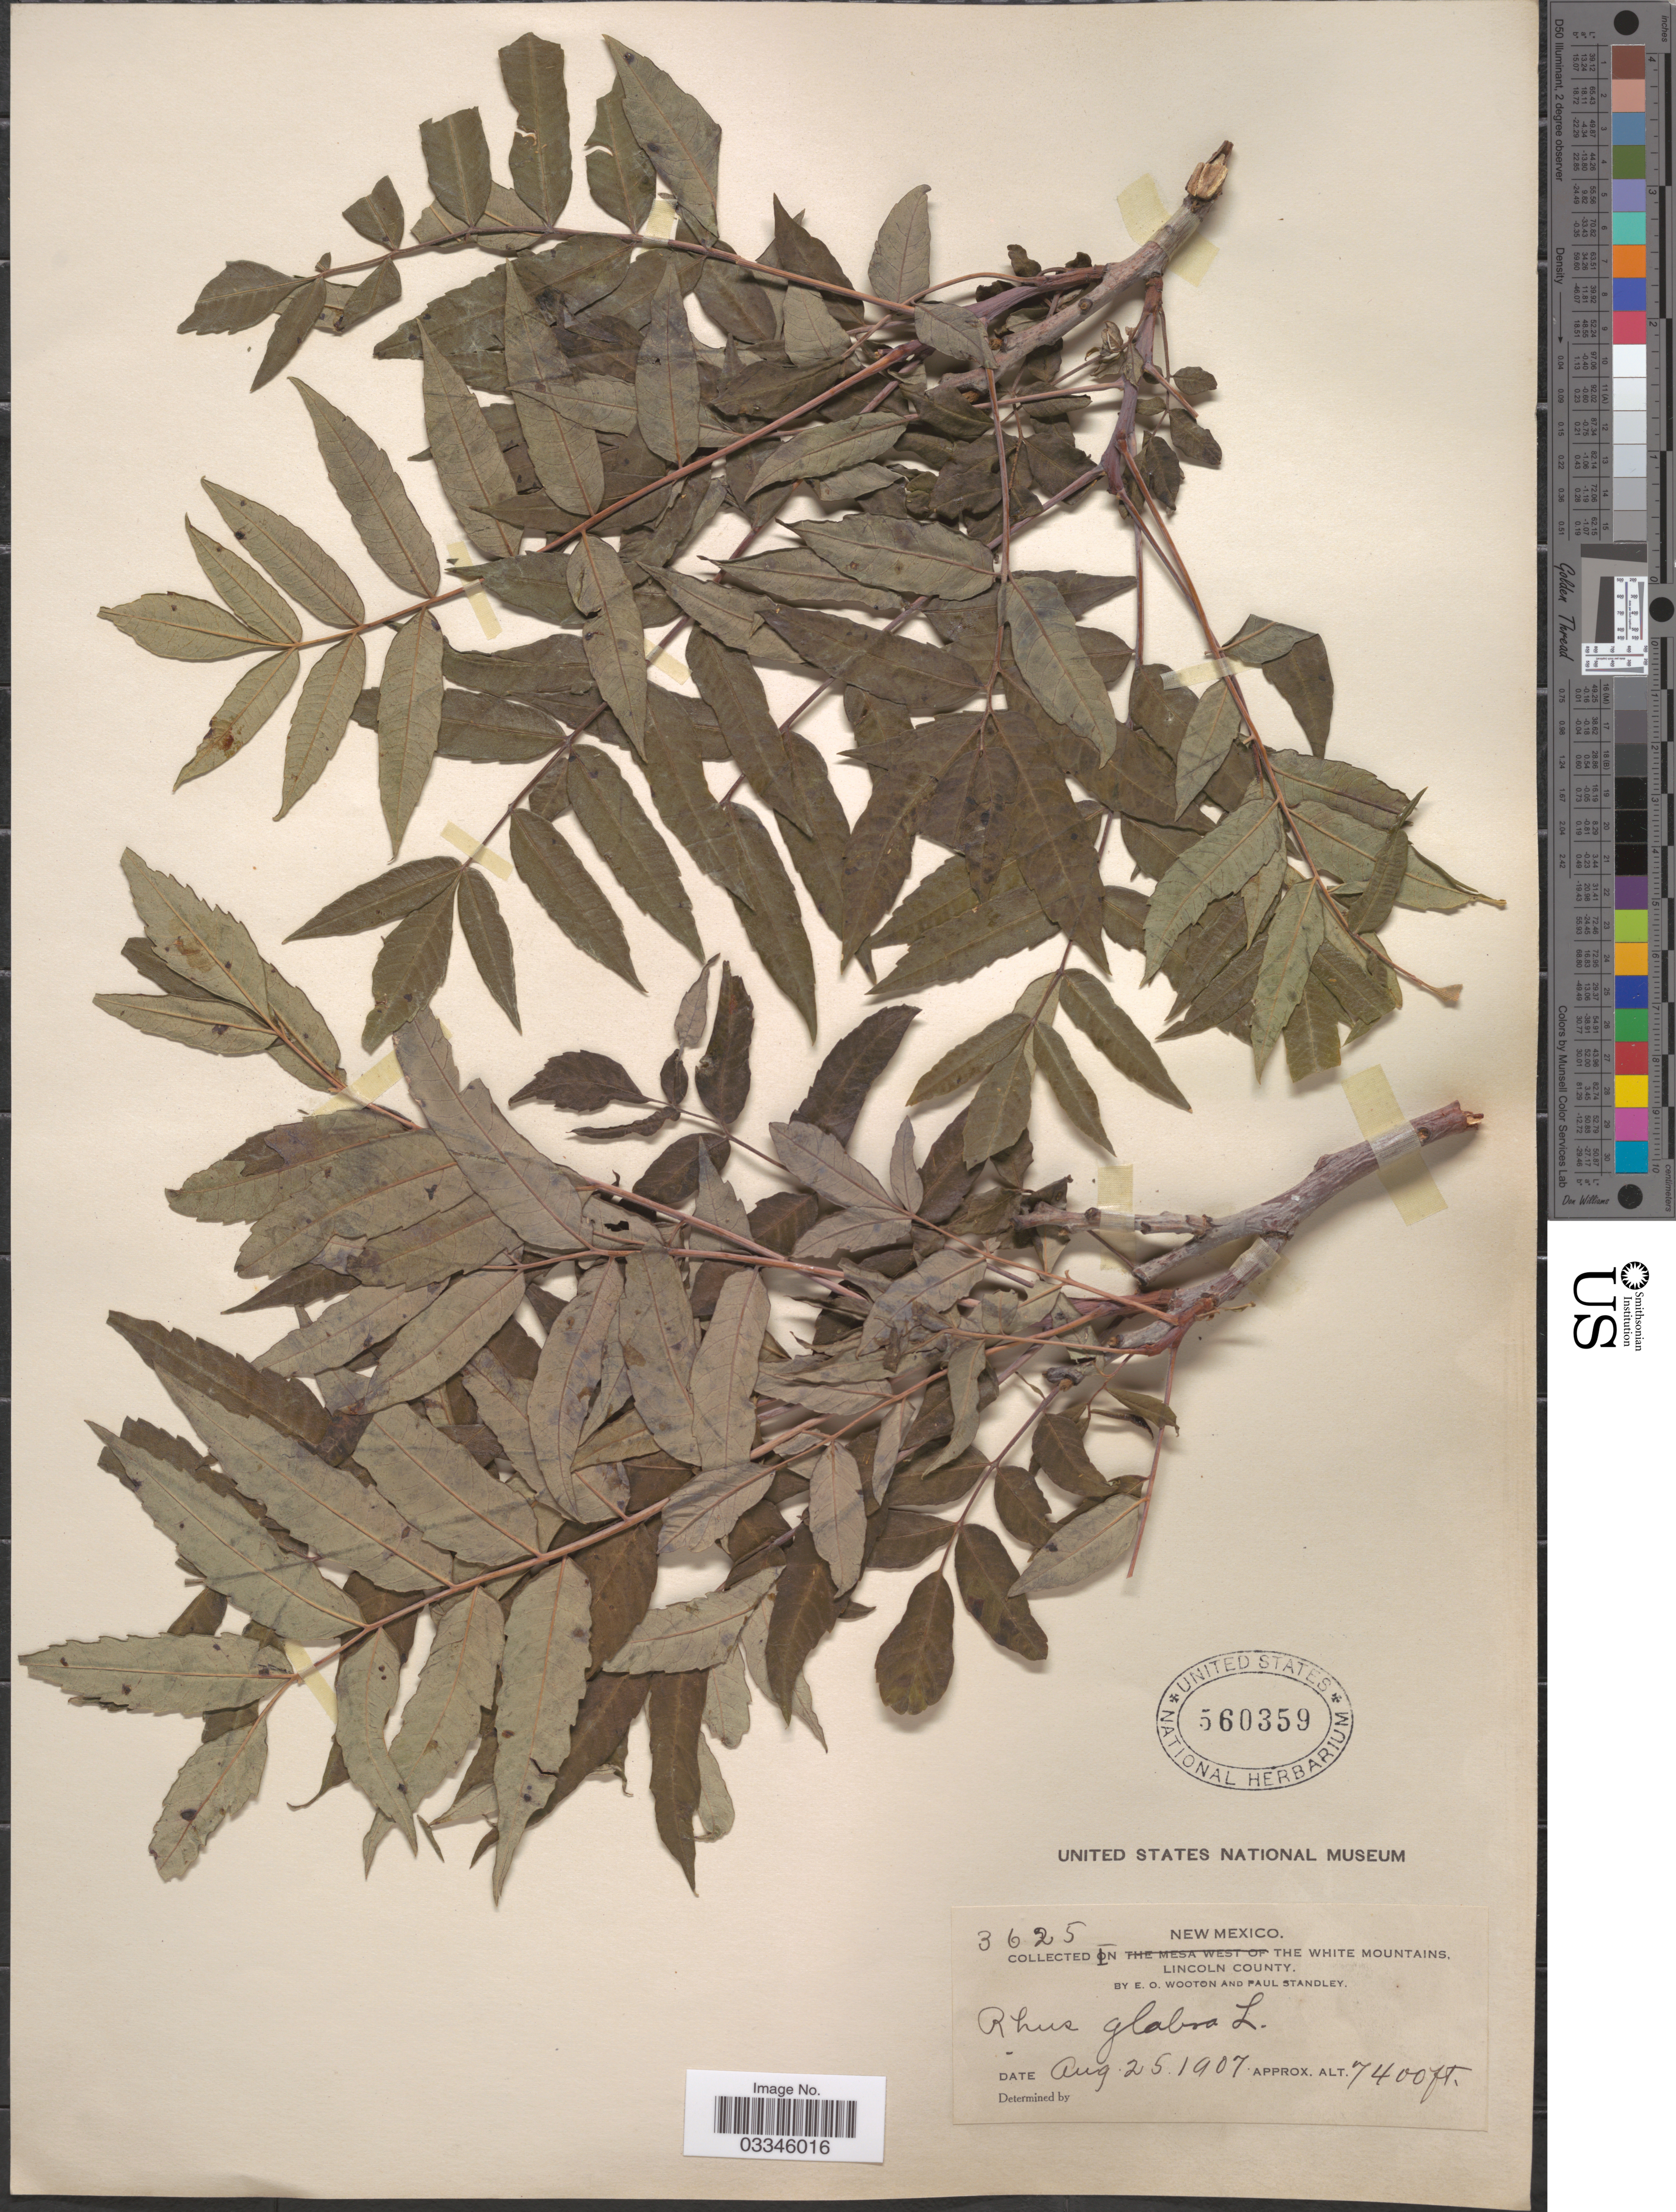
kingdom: Plantae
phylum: Tracheophyta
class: Magnoliopsida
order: Sapindales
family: Anacardiaceae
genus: Rhus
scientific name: Rhus glabra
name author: L.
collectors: E. O. Wooton & P. C. Standley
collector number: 3625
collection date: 1907-08-25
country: United States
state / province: New Mexico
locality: The White Mountains, Lincoln County.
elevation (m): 2256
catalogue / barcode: US 560359